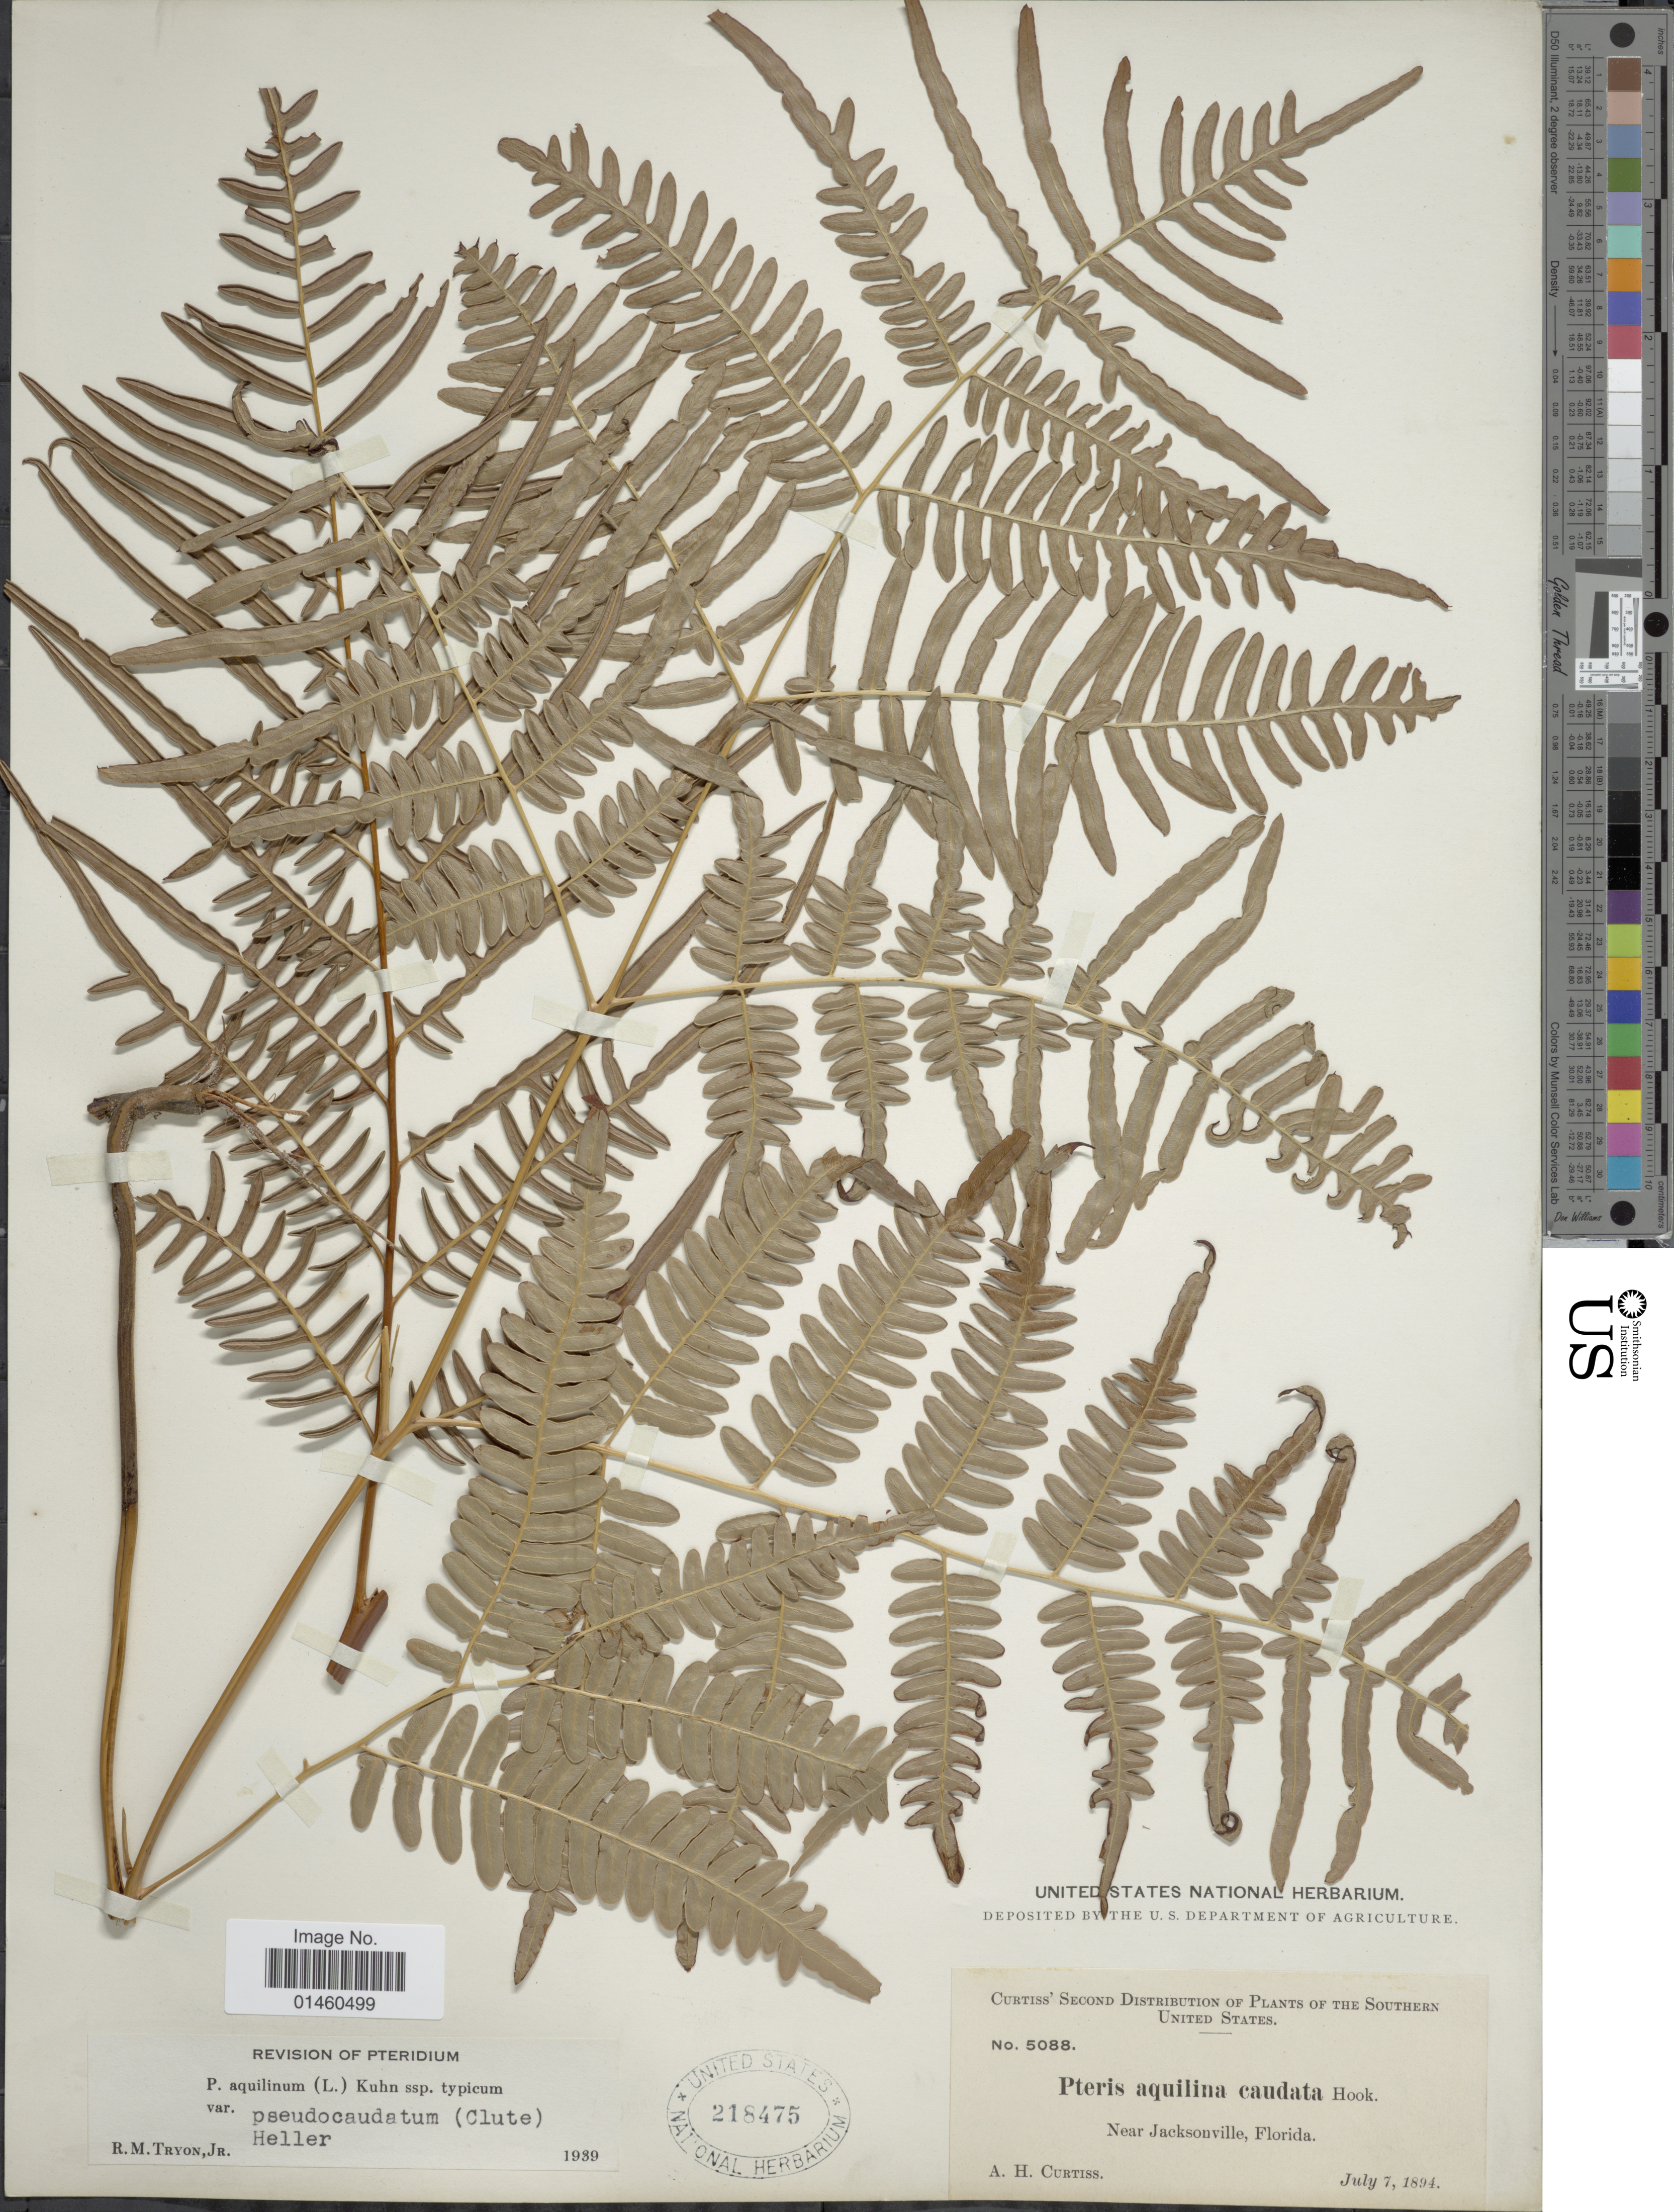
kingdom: Plantae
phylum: Tracheophyta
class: Polypodiopsida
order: Polypodiales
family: Dennstaedtiaceae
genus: Pteridium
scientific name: Pteridium aquilinum var. pseudocaudatum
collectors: A. H. Curtiss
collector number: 5088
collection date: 1894-07-07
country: United States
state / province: Florida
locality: Southern United States, near Jacksonville.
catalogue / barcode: US 218475